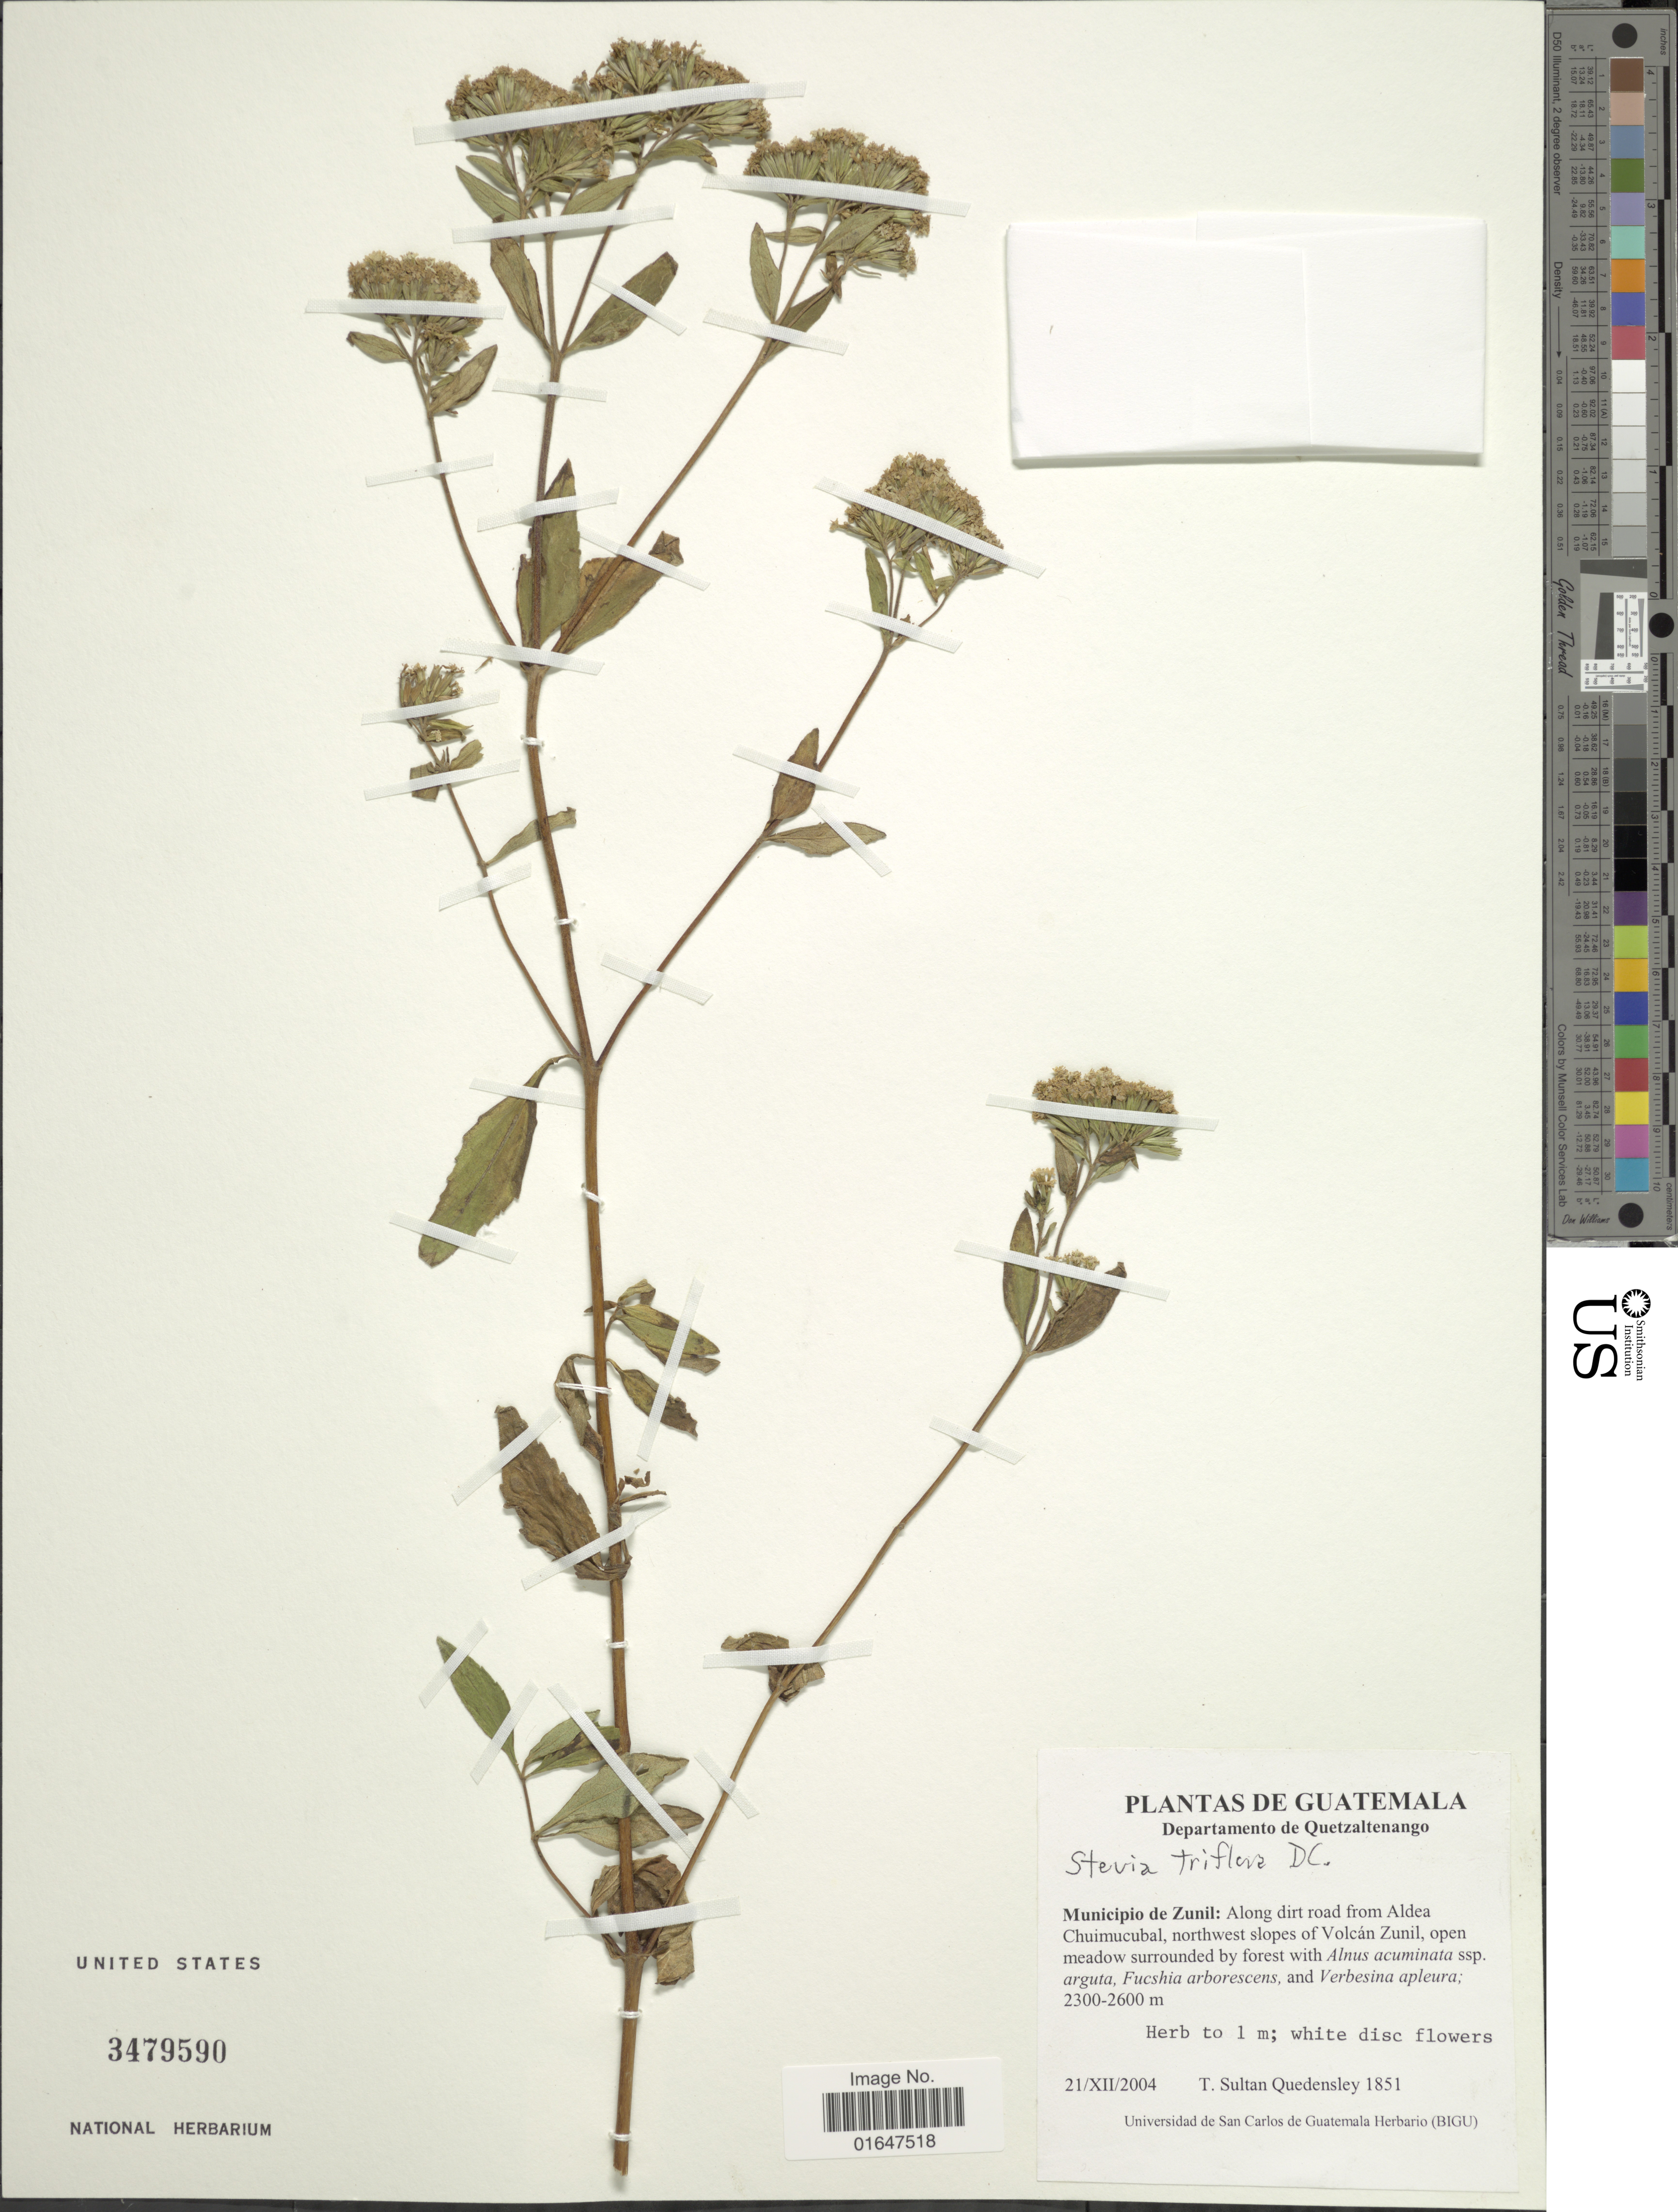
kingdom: Plantae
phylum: Tracheophyta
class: Magnoliopsida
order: Asterales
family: Asteraceae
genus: Stevia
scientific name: Stevia triflora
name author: DC.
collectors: T. S. Quedensley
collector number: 1851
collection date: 2004-12-21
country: Guatemala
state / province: Quetzaltenango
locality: Municipio de Zunil, along dirt road from Aldea Chuimucubal, northwest slopes of Volcan Zunil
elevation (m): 2300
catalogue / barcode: US 3479590